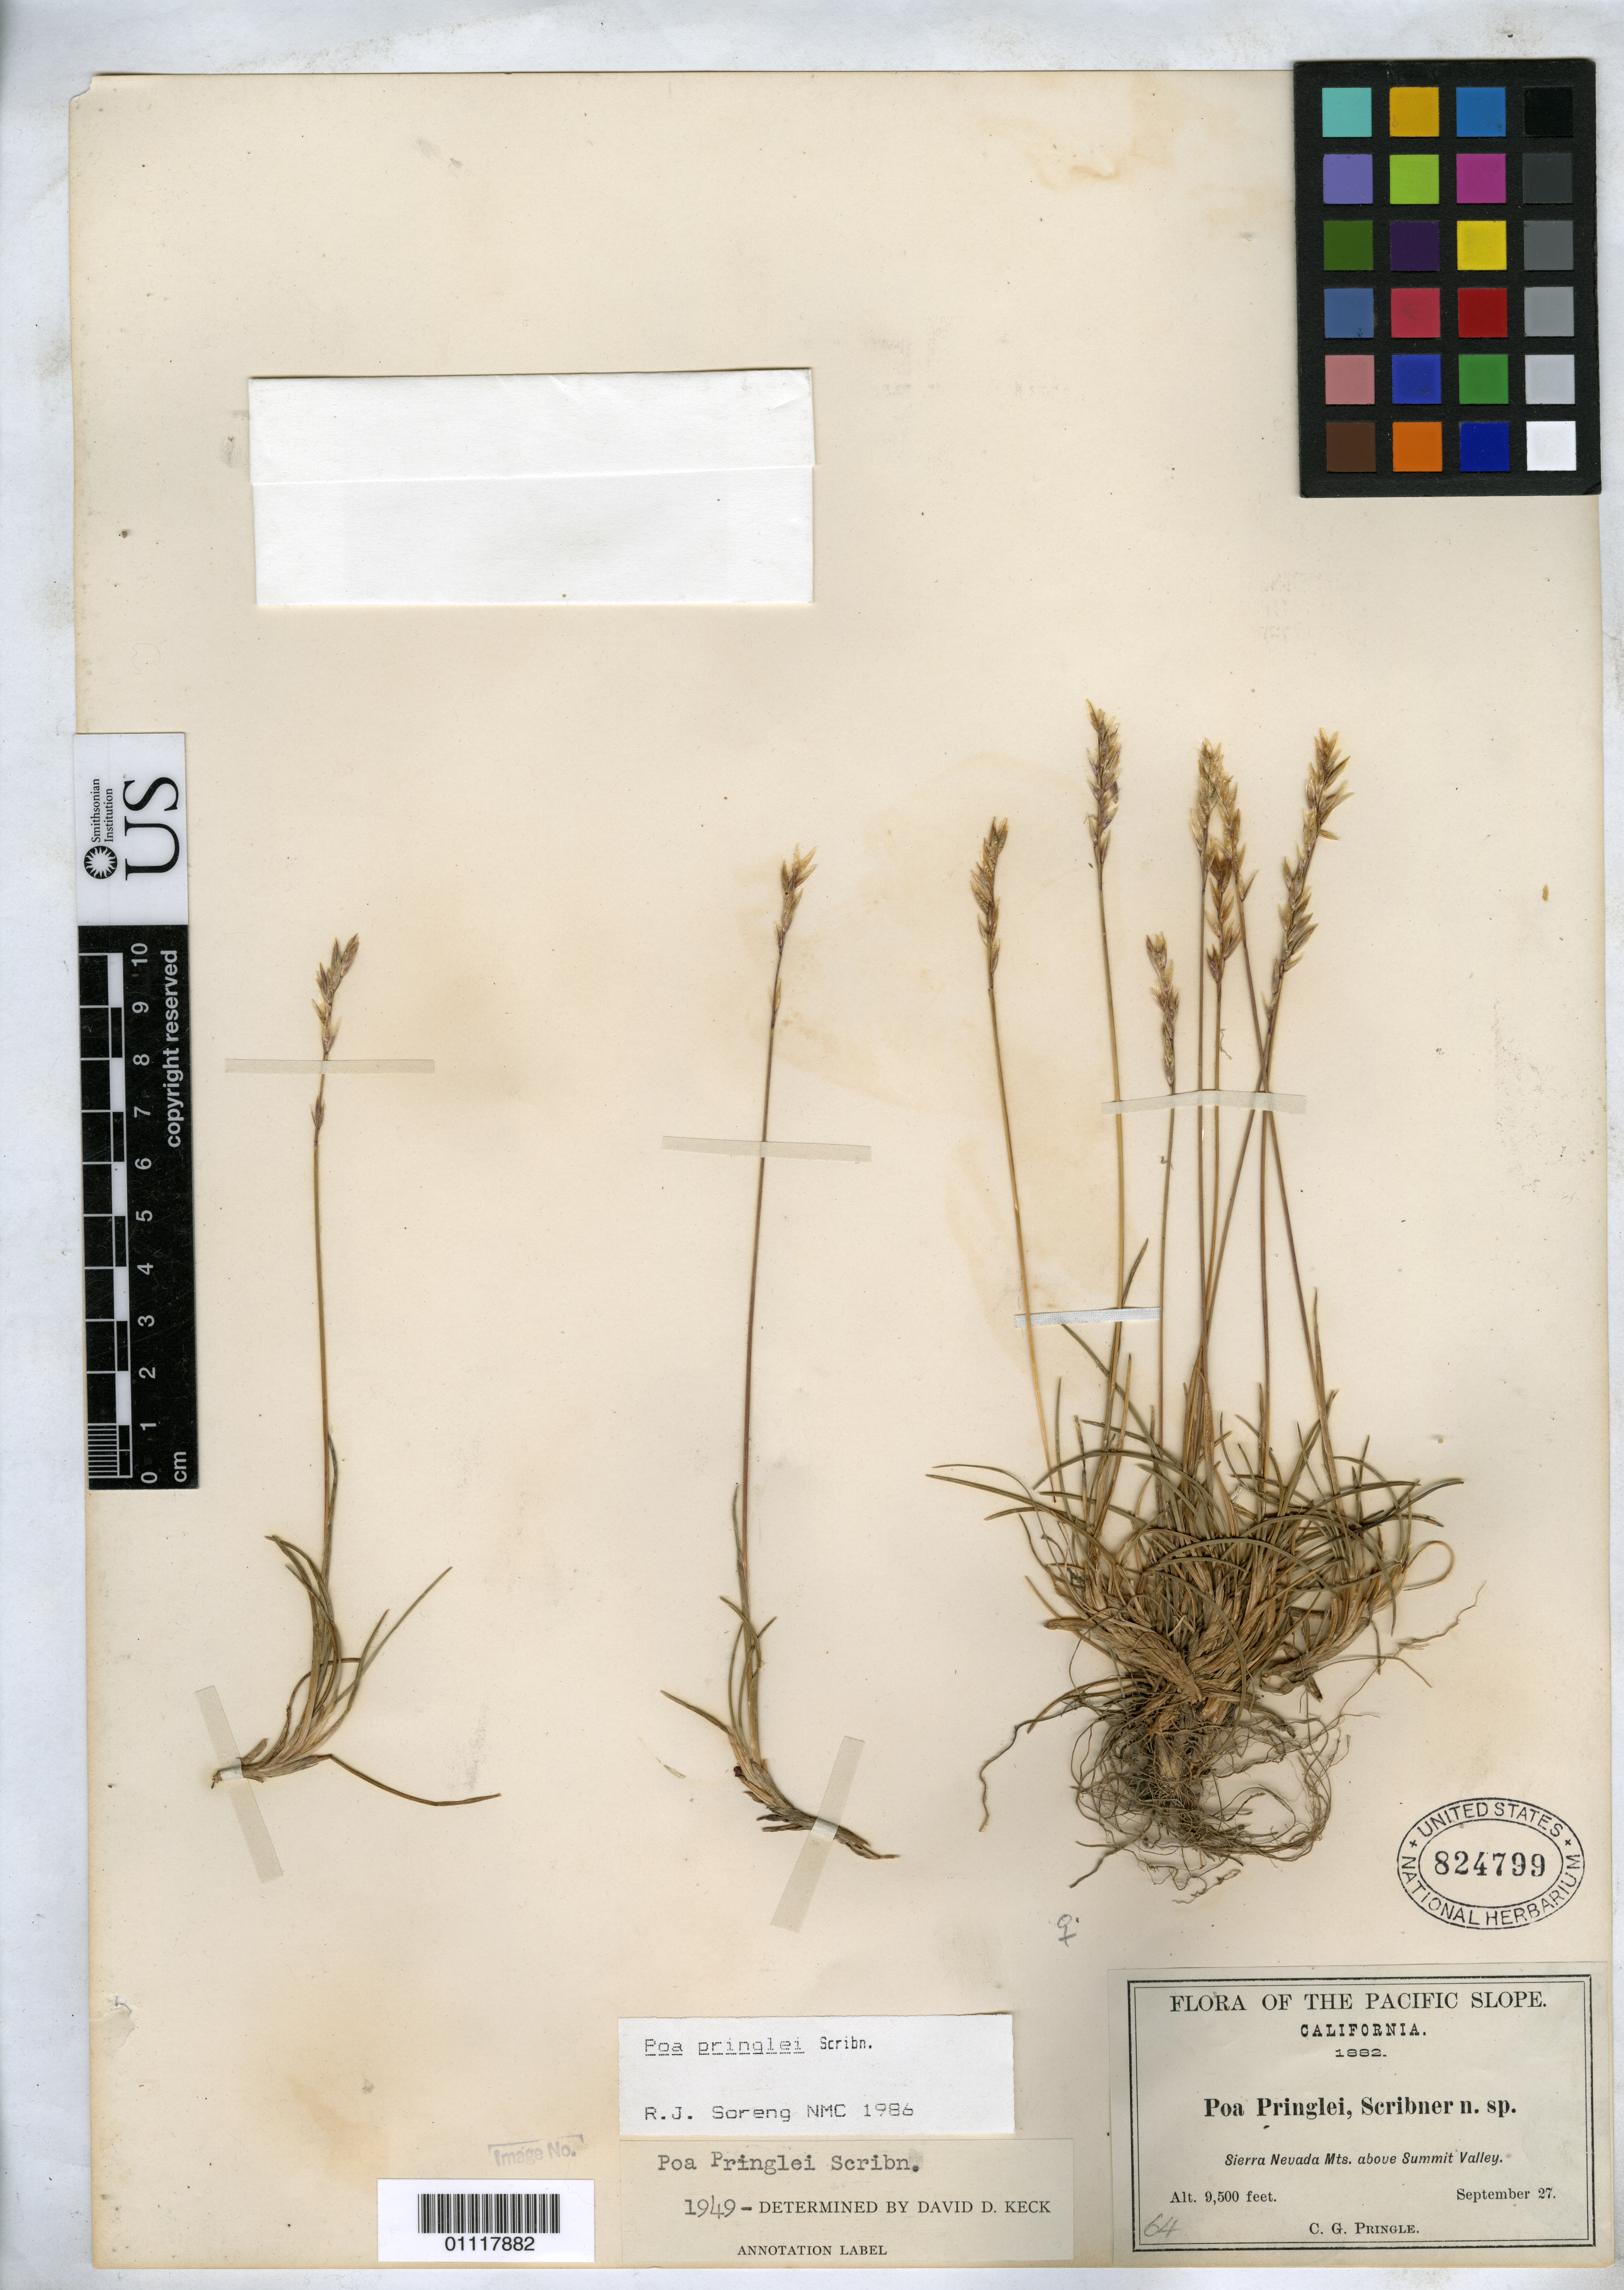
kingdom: Plantae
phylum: Tracheophyta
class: Liliopsida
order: Poales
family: Poaceae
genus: Poa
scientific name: Poa pringlei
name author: Scribn.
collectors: C. G. Pringle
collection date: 1882-09-27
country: United States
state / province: California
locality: Sierra Nevada Mts. above Summit Valley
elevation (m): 2896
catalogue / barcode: US 824799